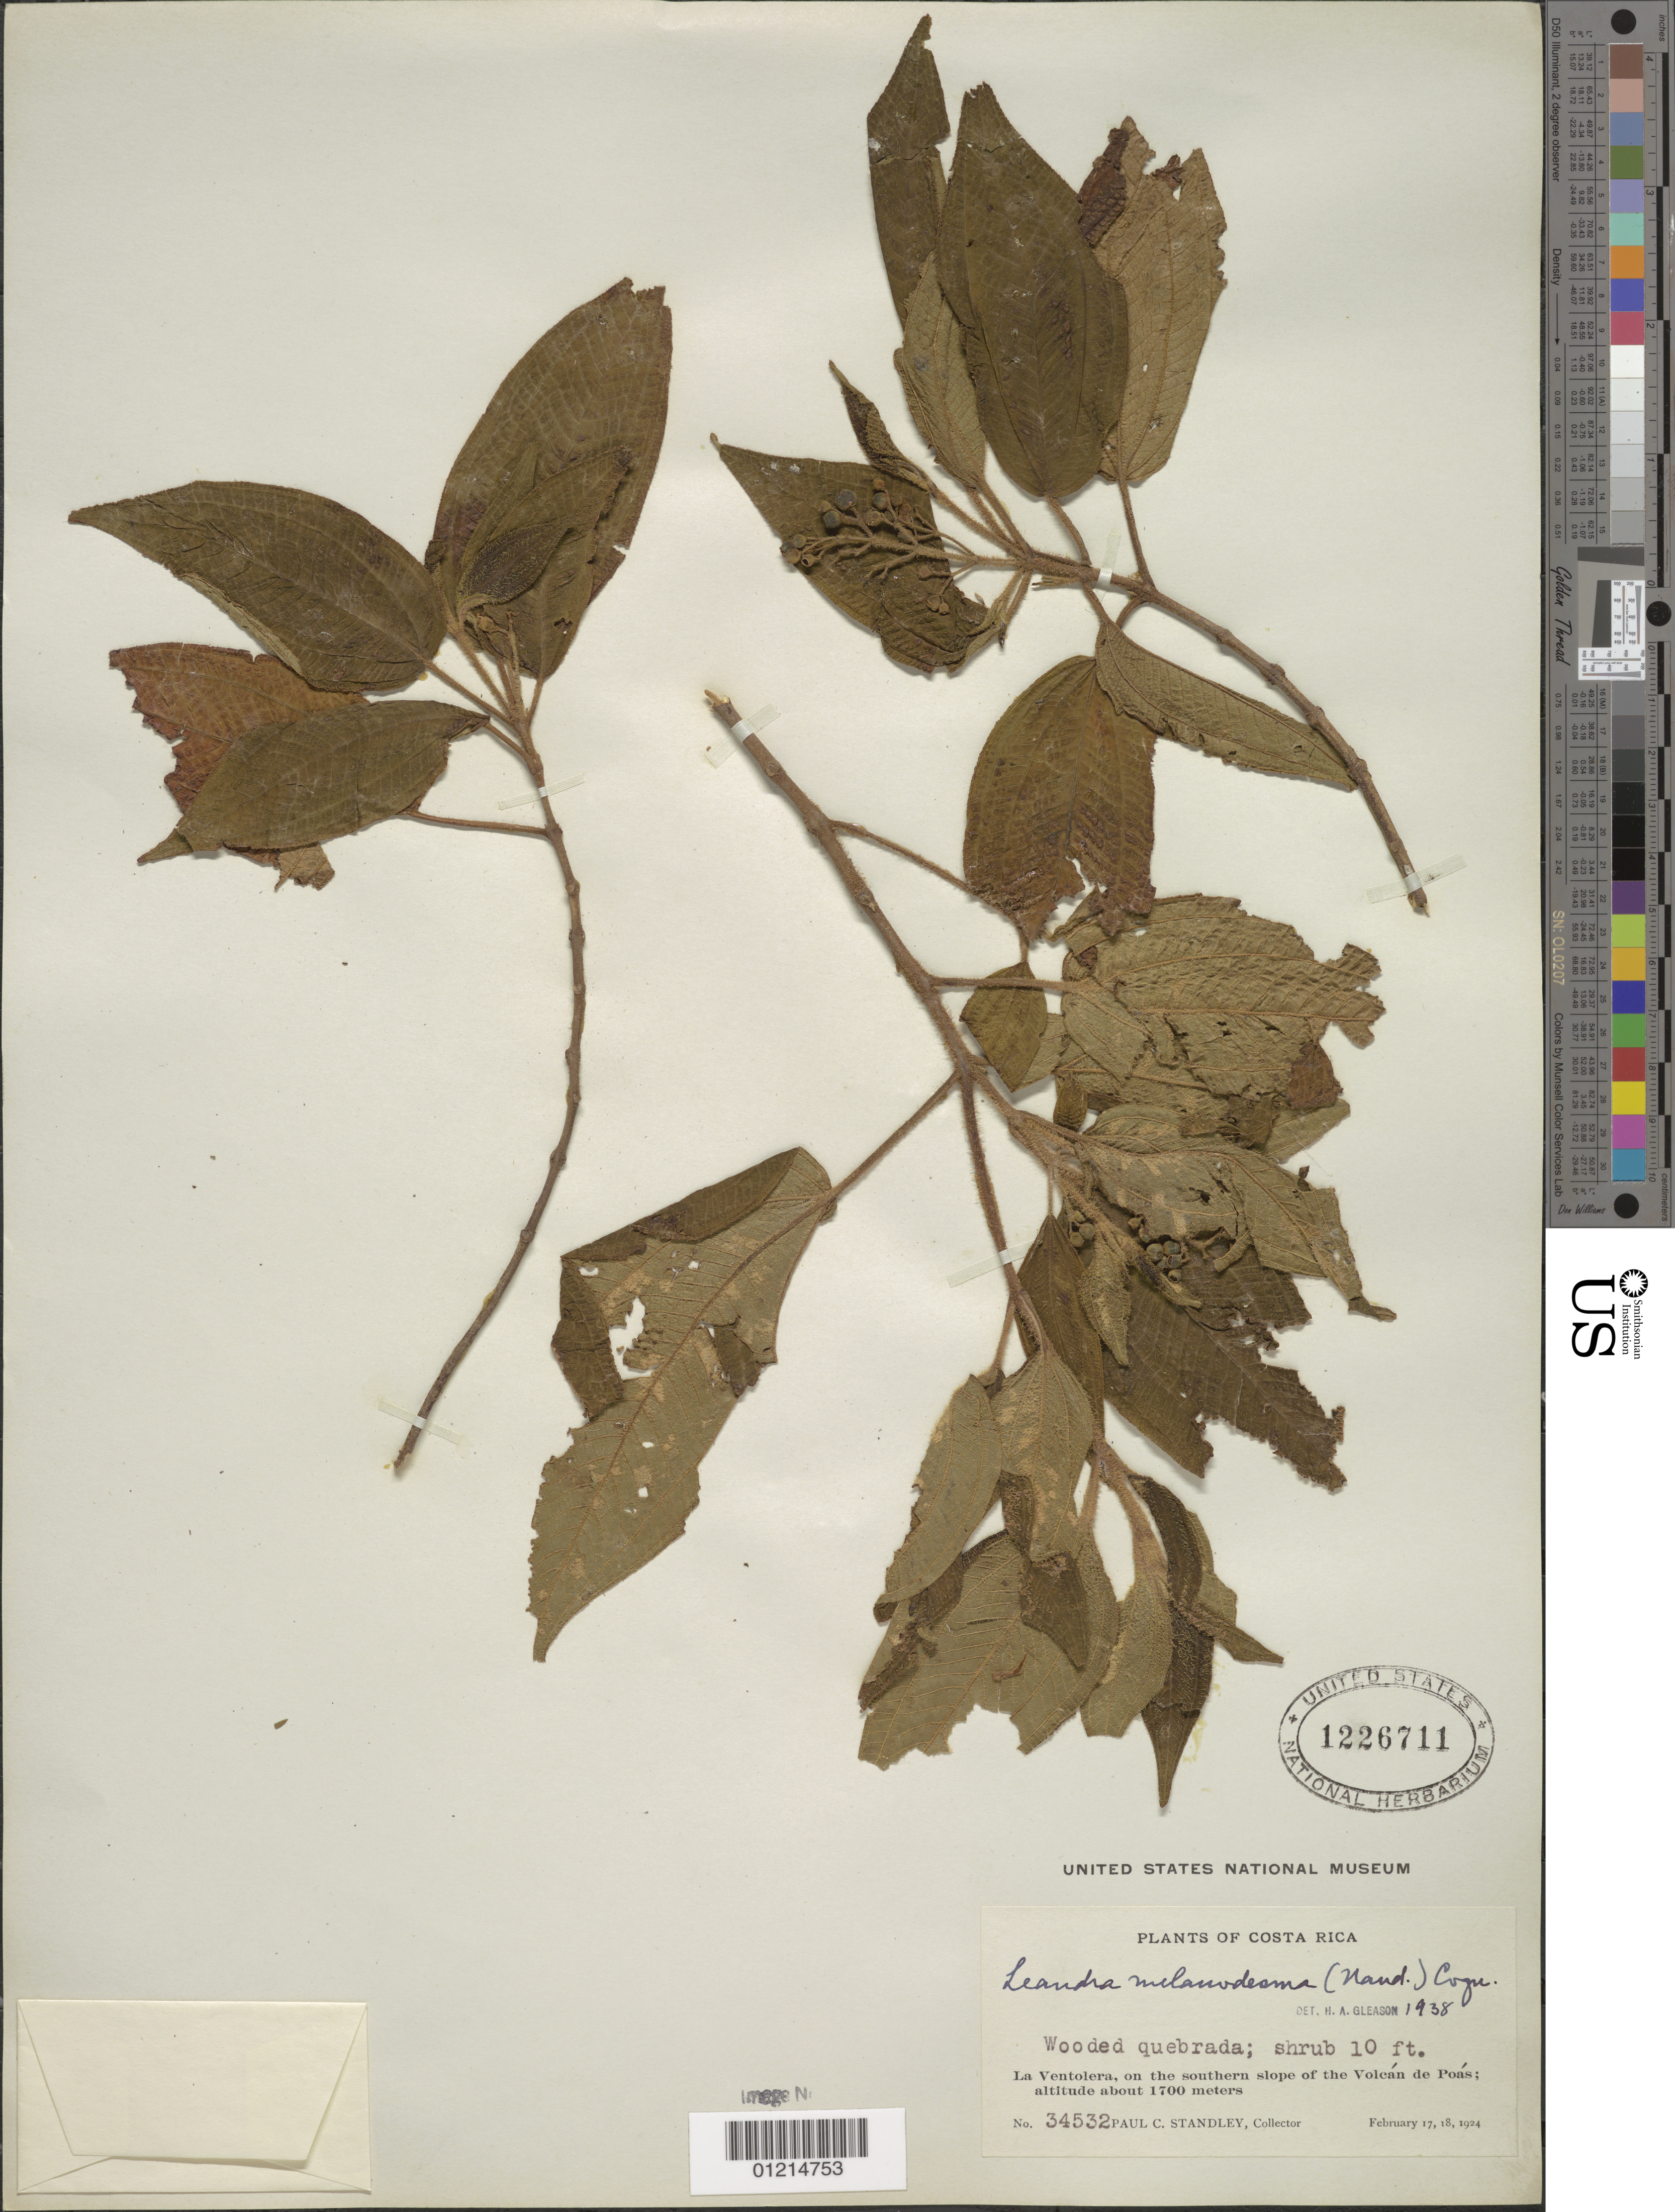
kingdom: Plantae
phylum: Tracheophyta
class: Magnoliopsida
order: Myrtales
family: Melastomataceae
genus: Leandra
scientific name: Leandra melanodesma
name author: (Naudin) Cogn.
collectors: P. C. Standley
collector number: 34532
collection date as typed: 17-18 Feb 1924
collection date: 1924-02-17,1924-02-18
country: Costa Rica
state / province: Alajuela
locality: La Ventolera, on the southern slope of the Volcan de Poas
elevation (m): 1700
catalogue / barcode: US 1226711